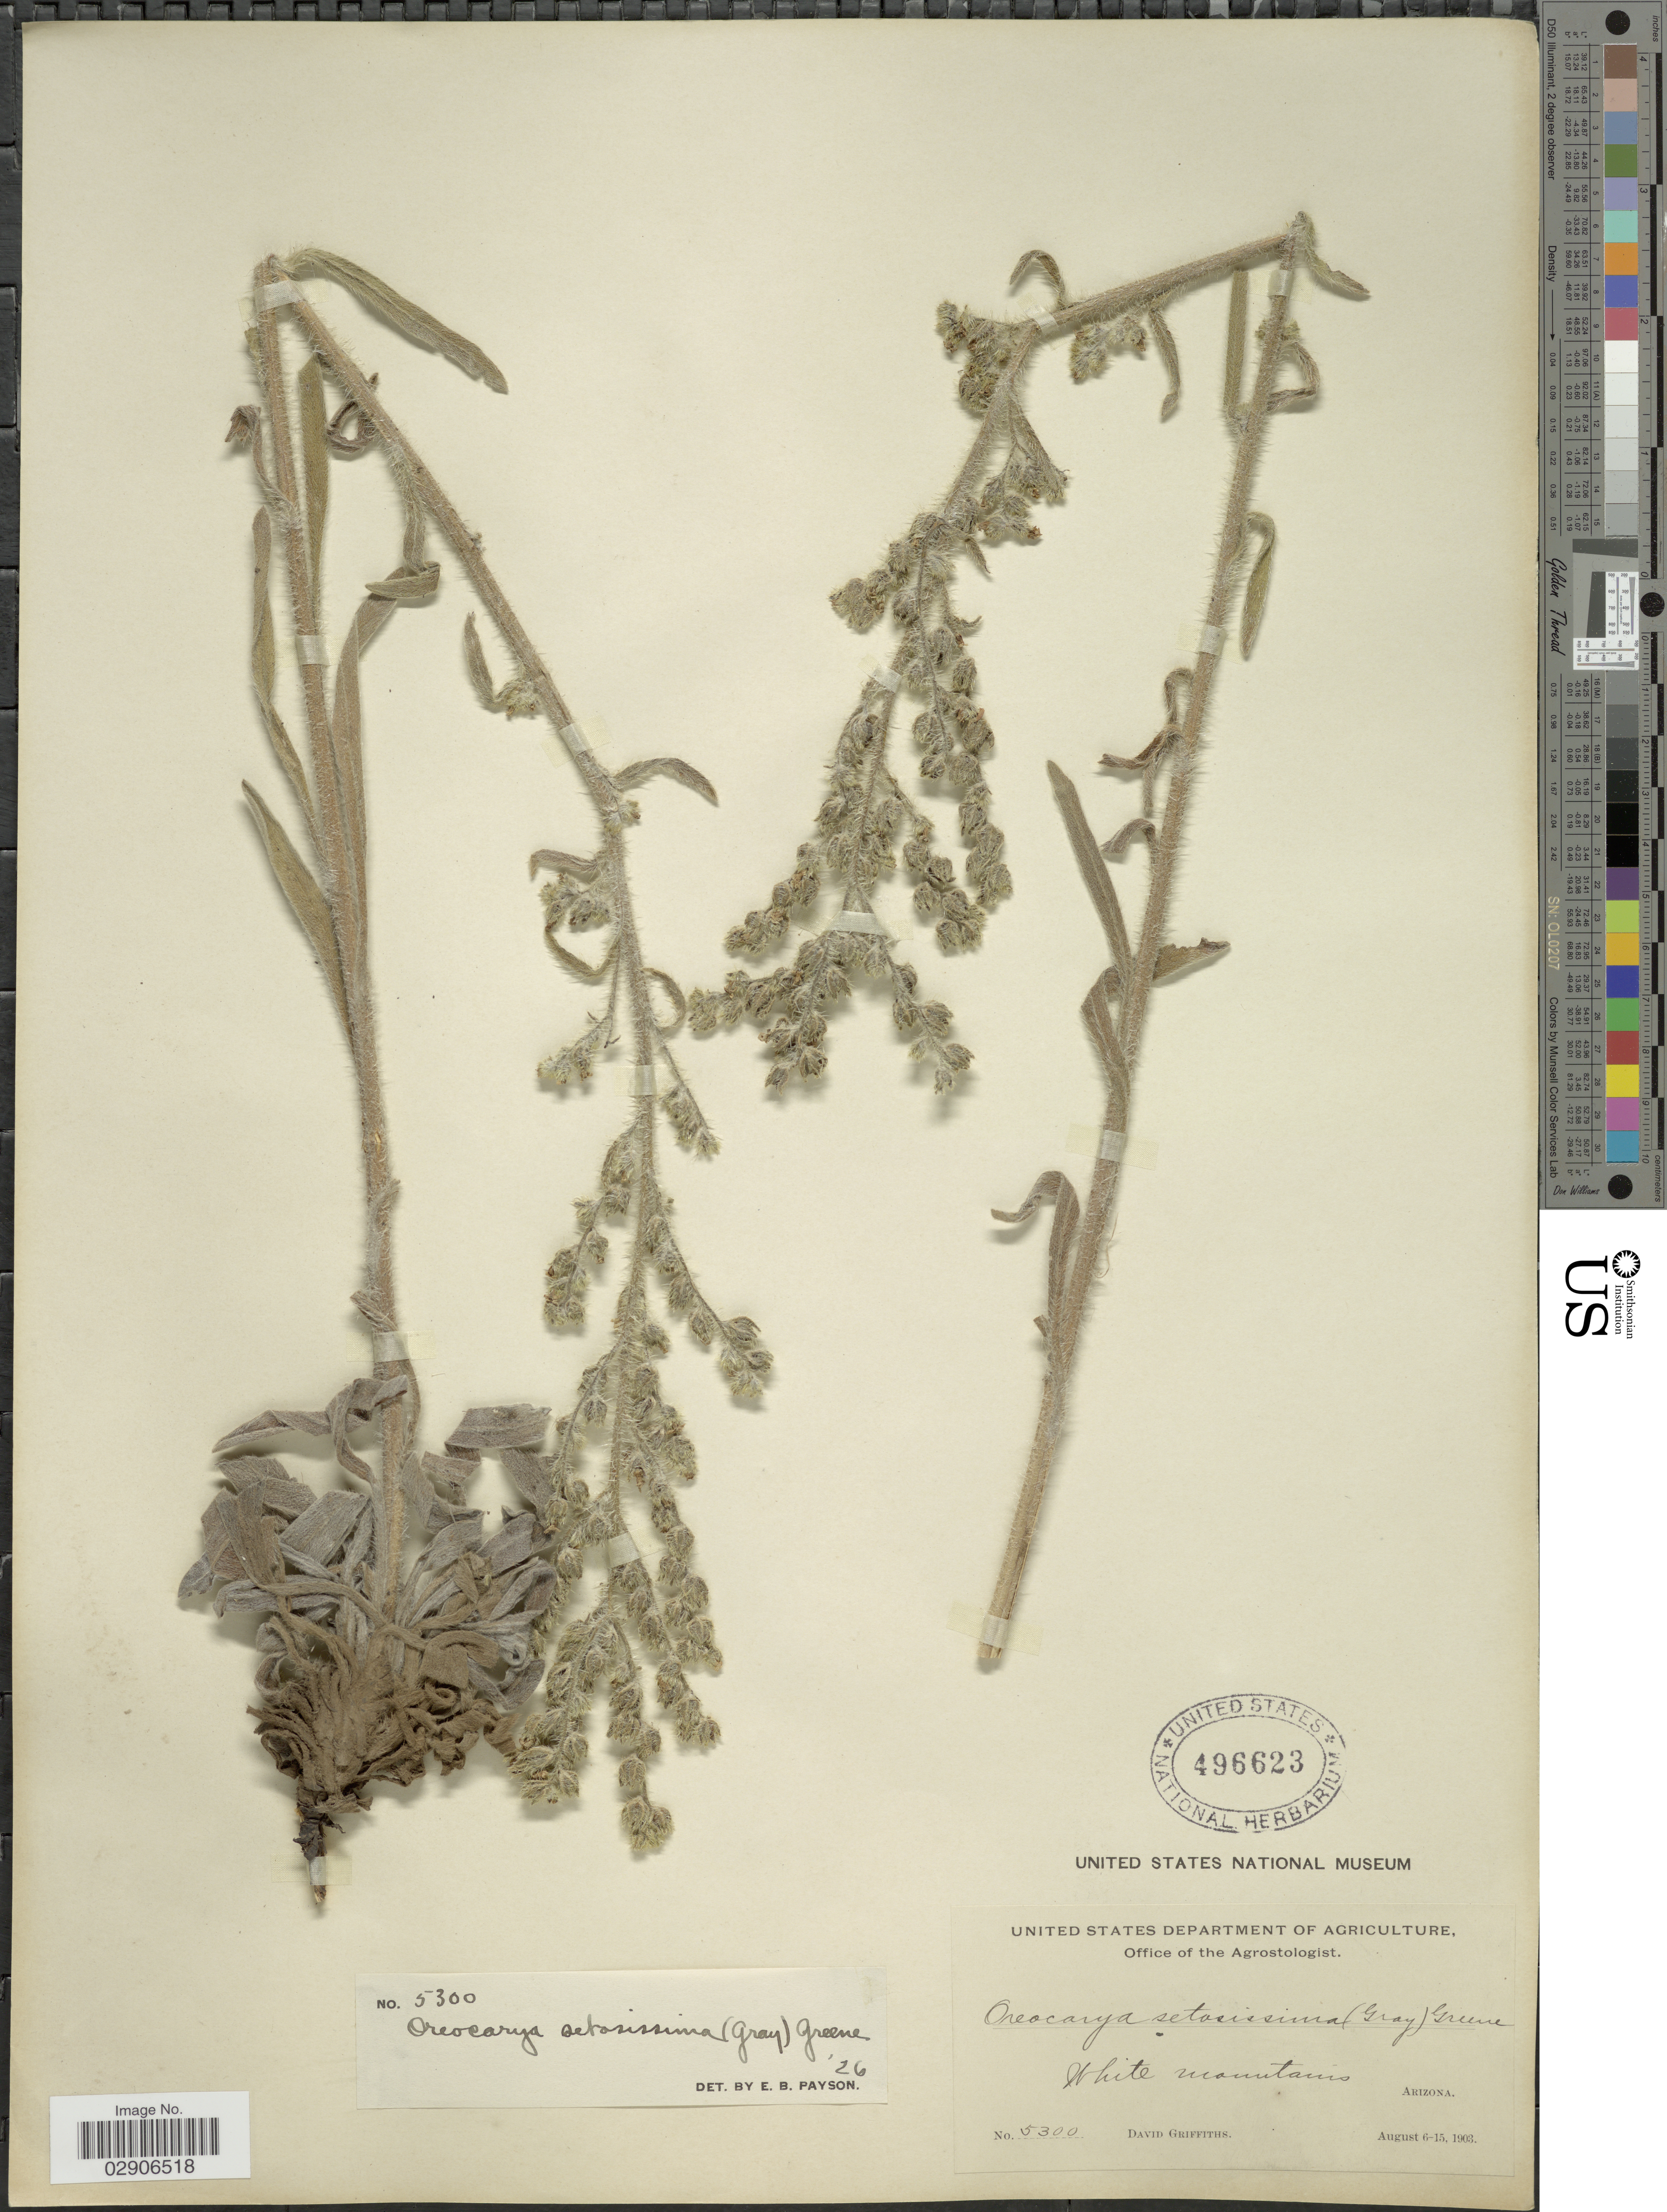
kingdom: Plantae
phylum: Tracheophyta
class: Magnoliopsida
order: Boraginales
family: Boraginaceae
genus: Oreocarya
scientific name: Oreocarya setosissima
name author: (A. Gray) Greene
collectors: D. Griffiths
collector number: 5300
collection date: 1903-08-06/1903-08-15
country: United States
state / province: Arizona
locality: White mountains.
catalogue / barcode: US 496623